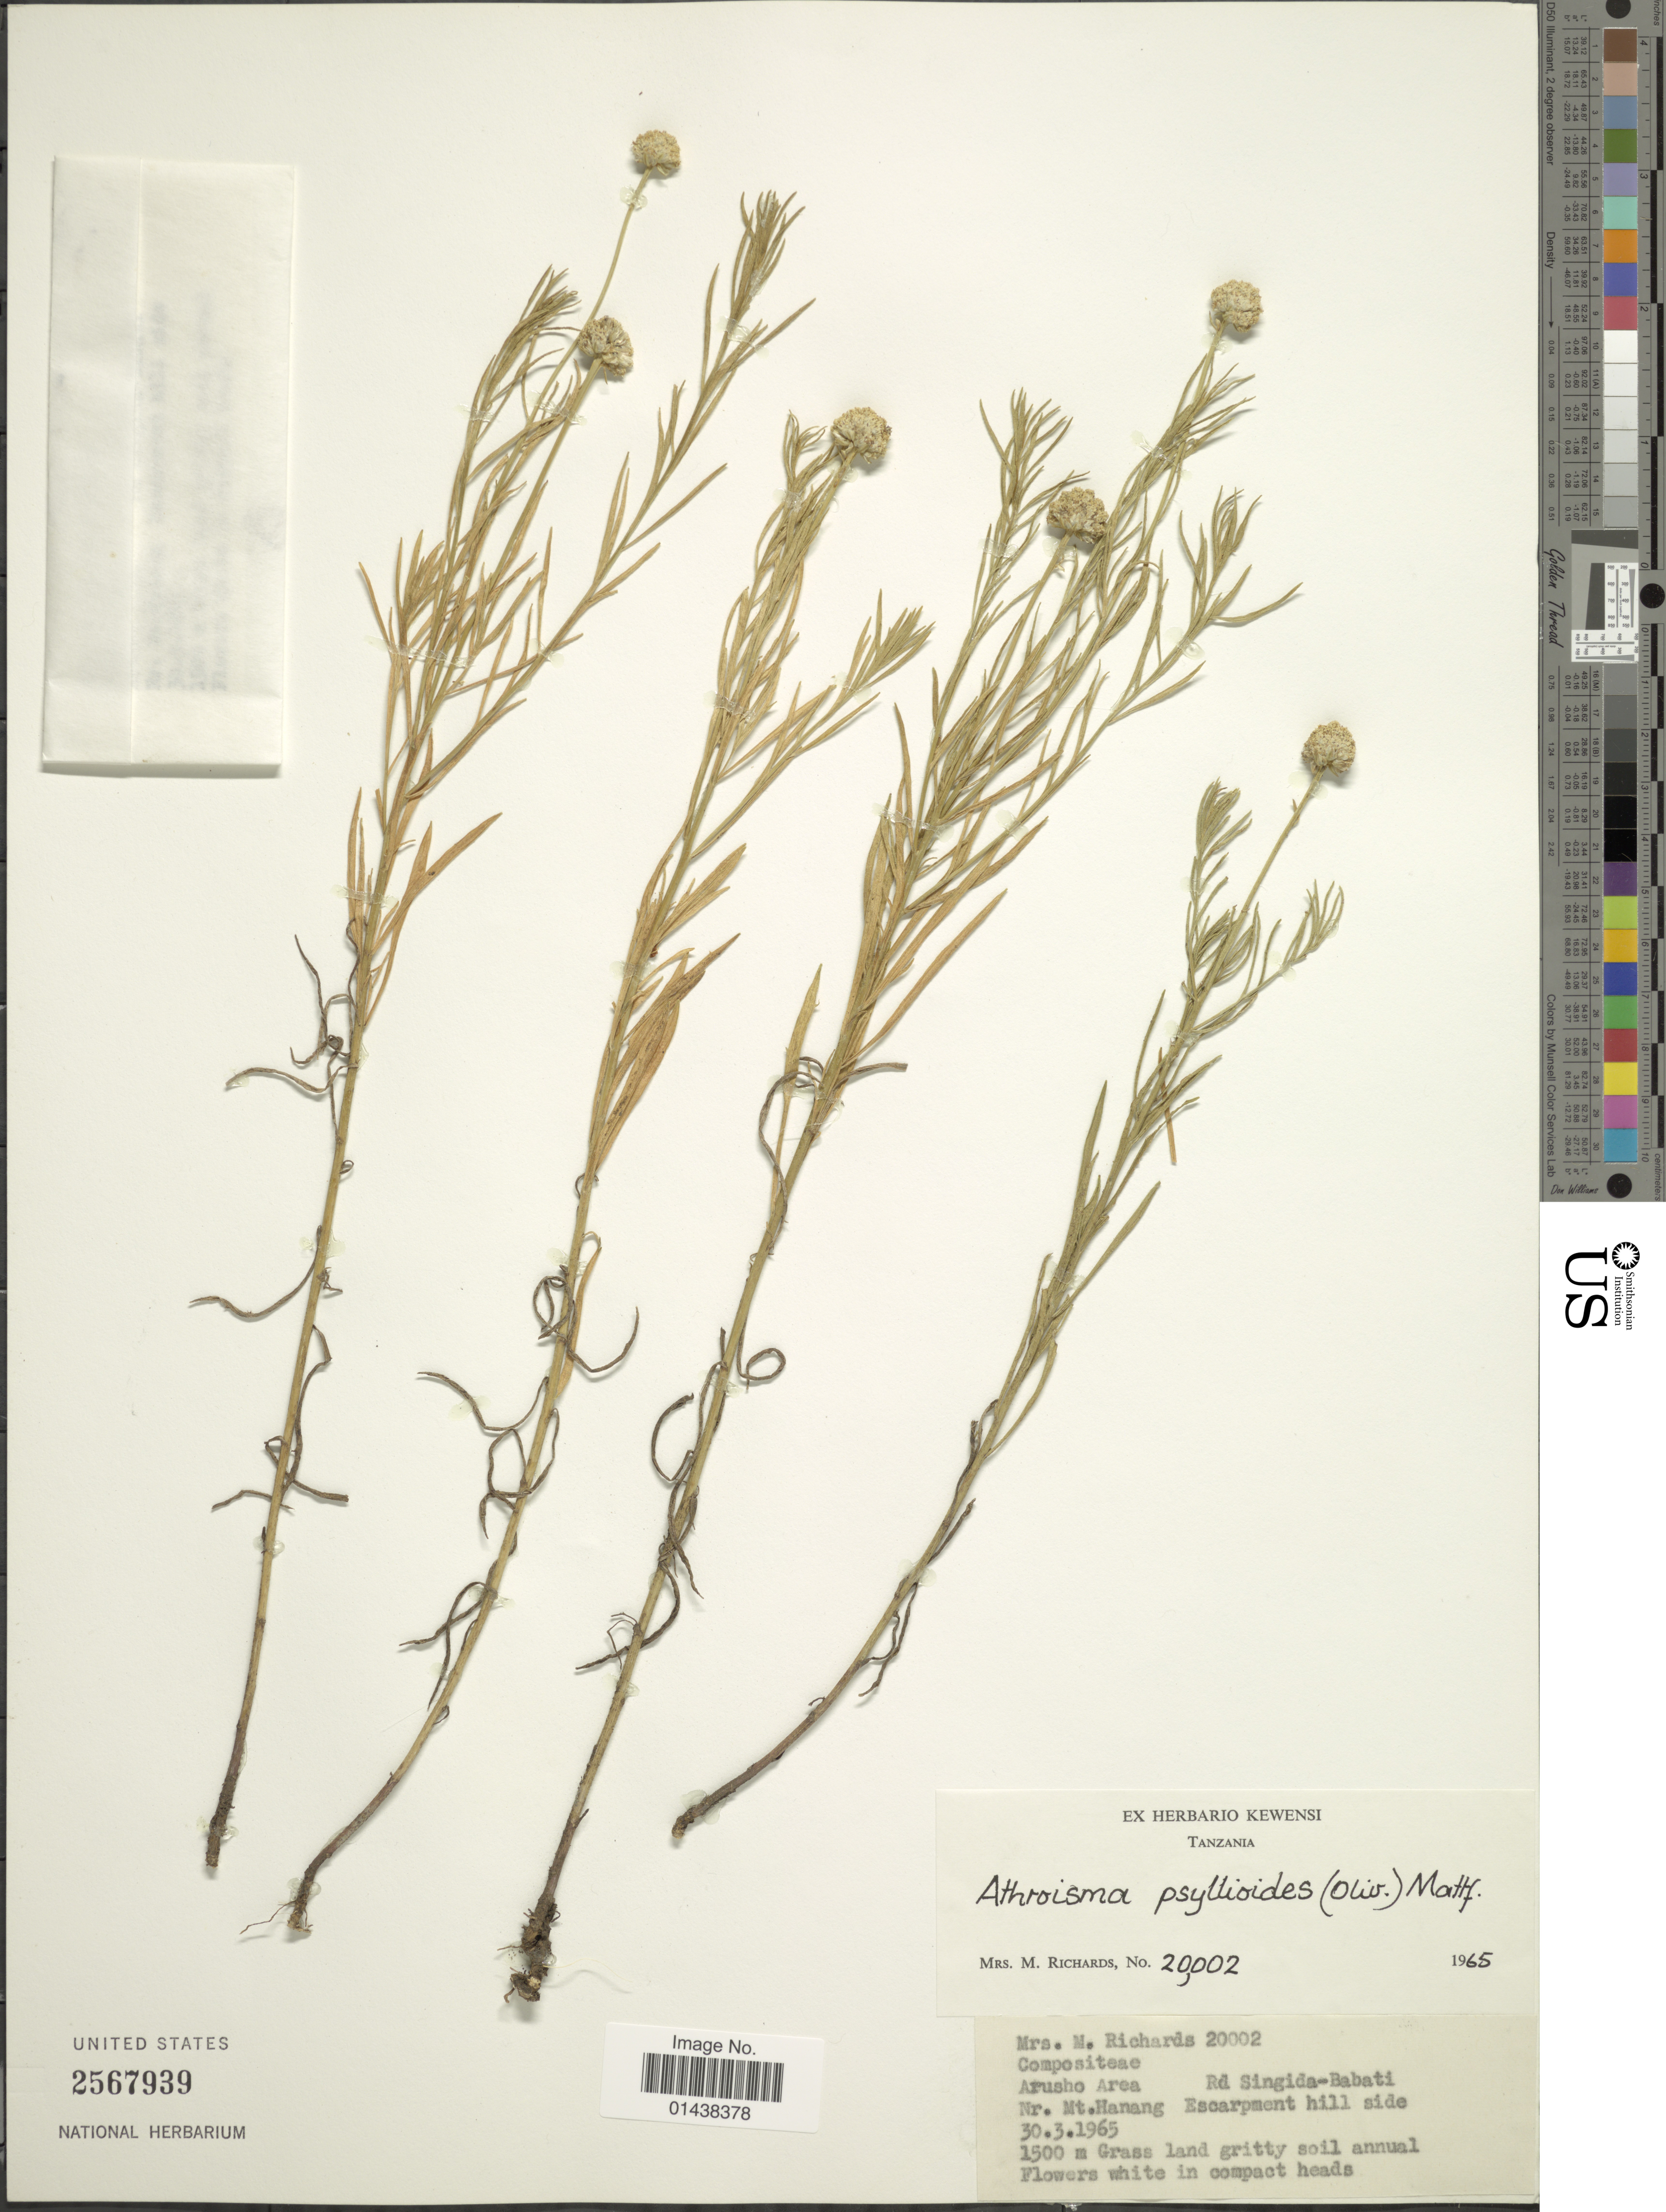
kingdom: Plantae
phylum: Tracheophyta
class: Magnoliopsida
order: Asterales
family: Asteraceae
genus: Athroisma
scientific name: Athroisma psyllioides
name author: (Oliv.) Mattf.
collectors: M. Richards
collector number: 20002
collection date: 1965-03-30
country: Tanzania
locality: Arusho Area, Rd Singida-Babati, Nr. Mt. Hanag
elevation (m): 1500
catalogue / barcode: US 2567939